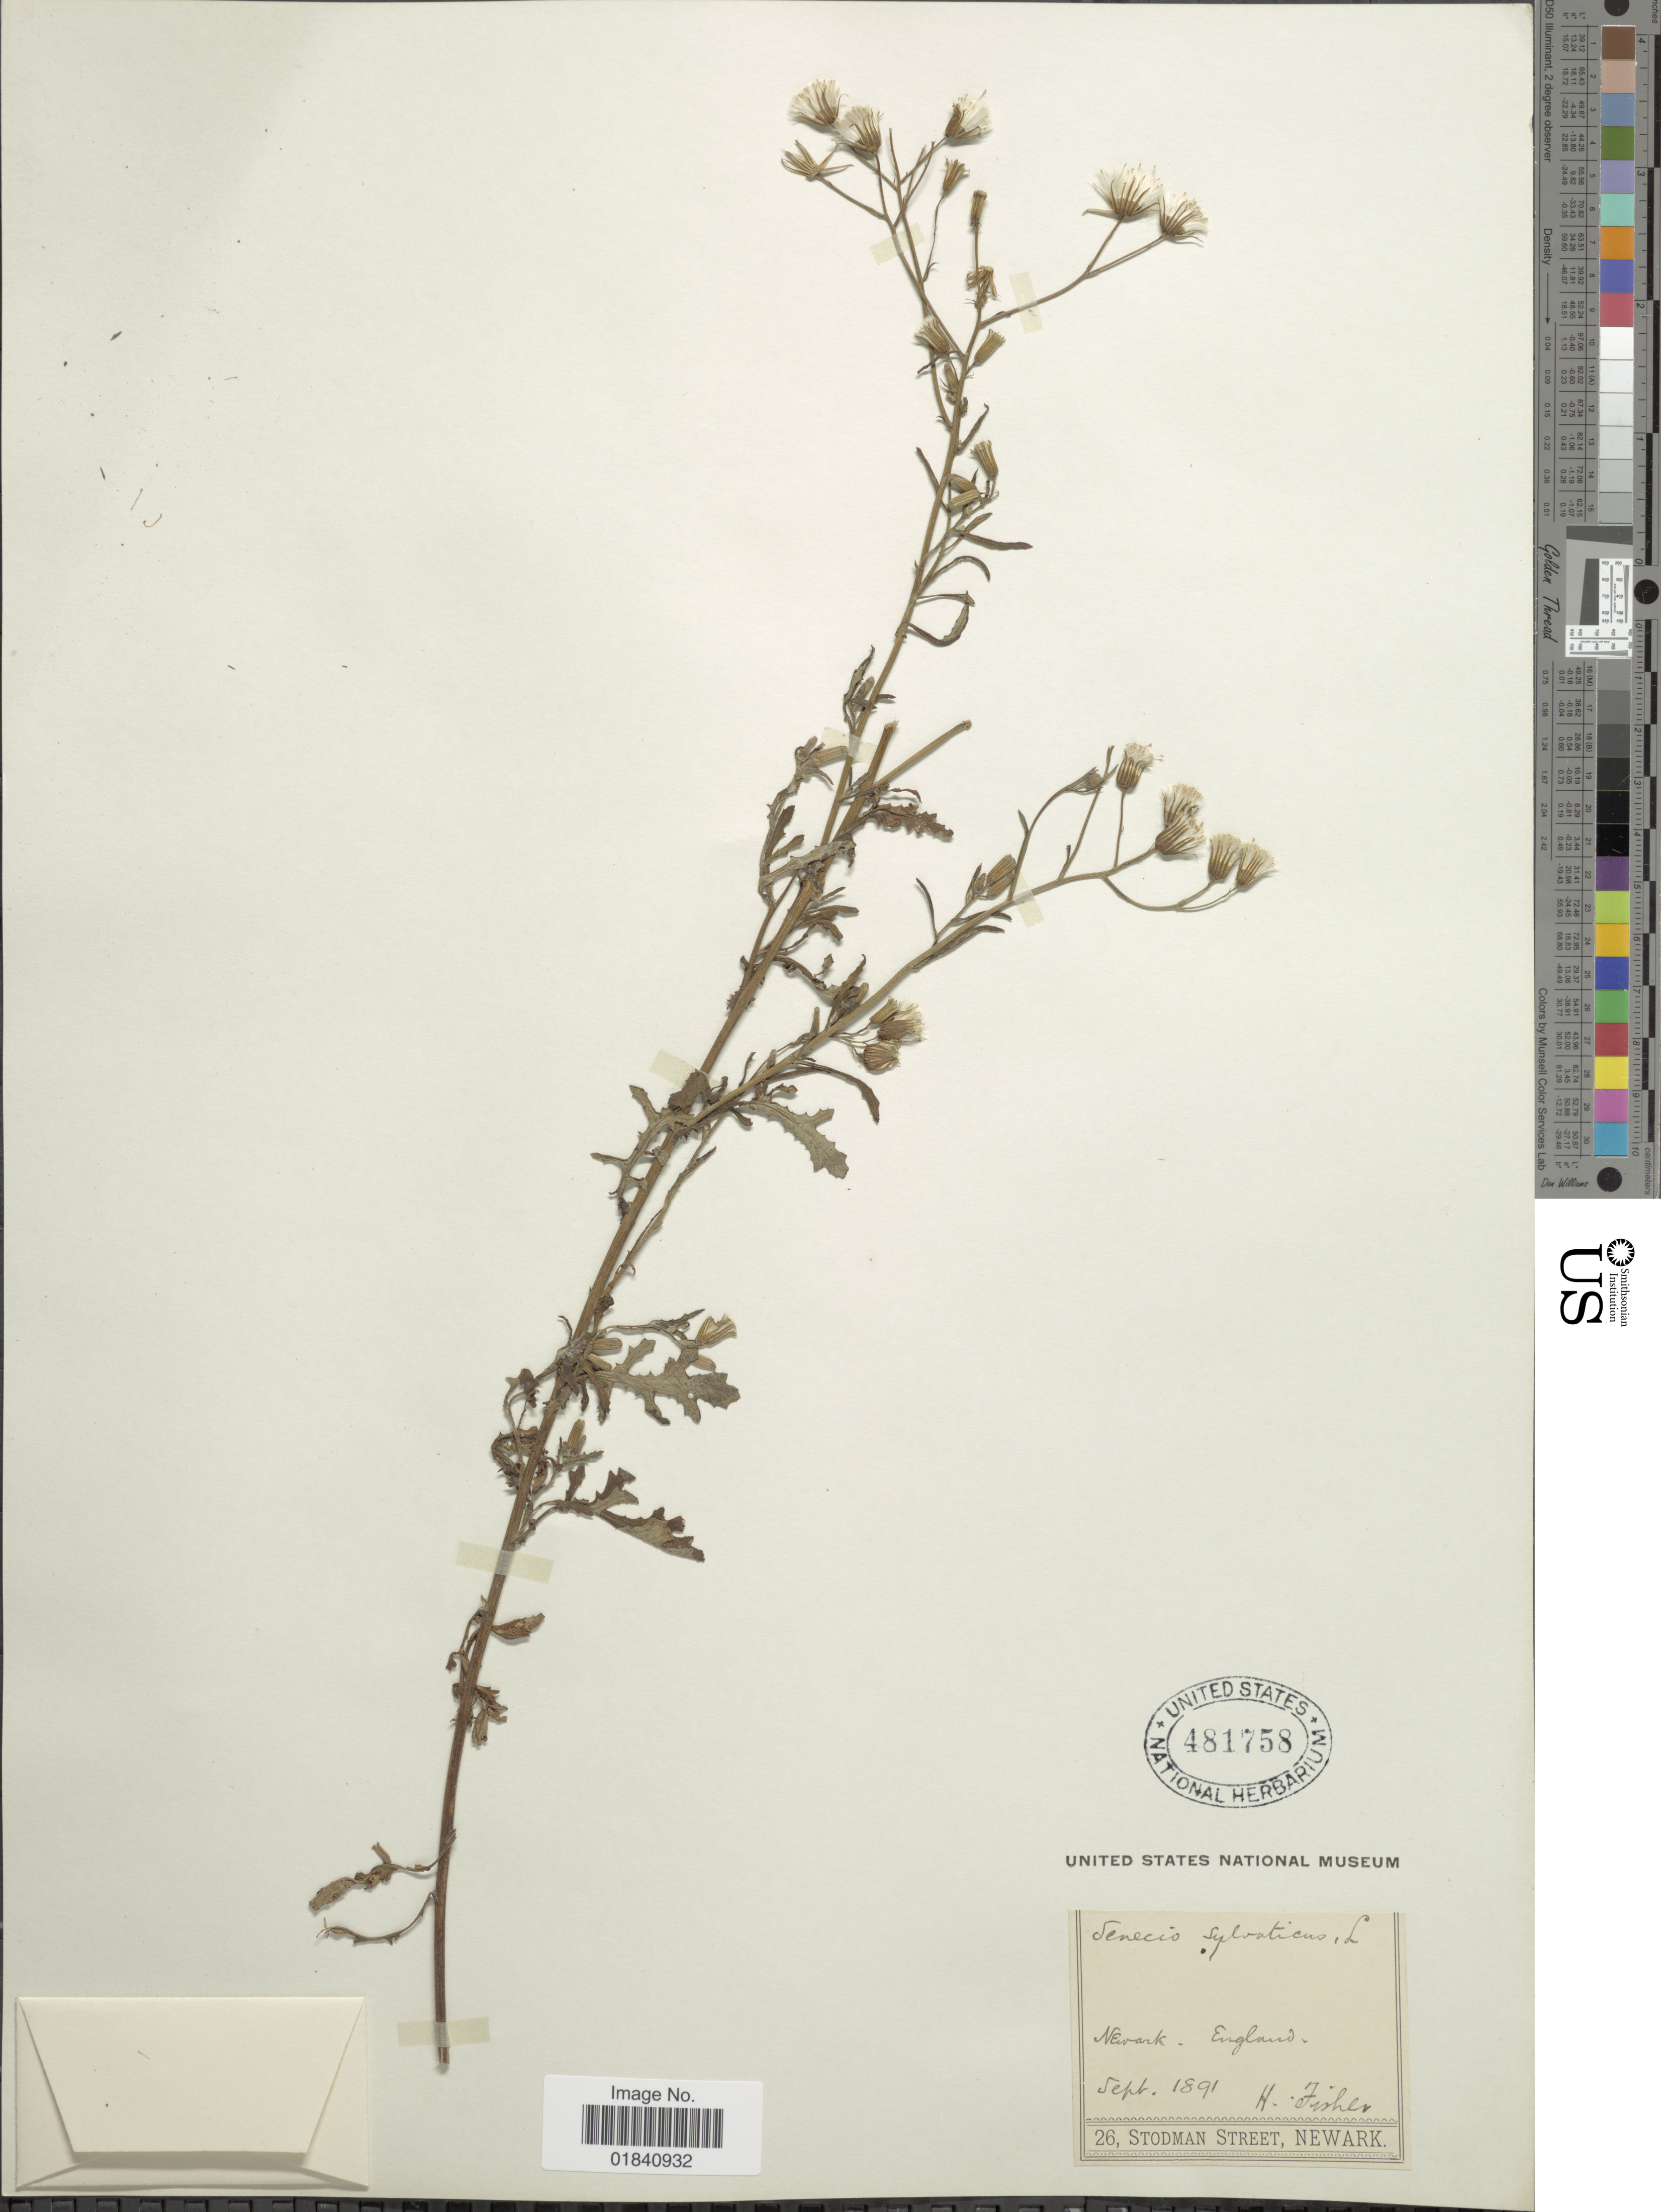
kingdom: Plantae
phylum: Tracheophyta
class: Magnoliopsida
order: Asterales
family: Asteraceae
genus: Senecio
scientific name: Senecio sylvaticus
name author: L.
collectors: H. H. Fisher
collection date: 1891-09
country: United Kingdom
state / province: England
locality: Newark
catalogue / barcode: US 481758